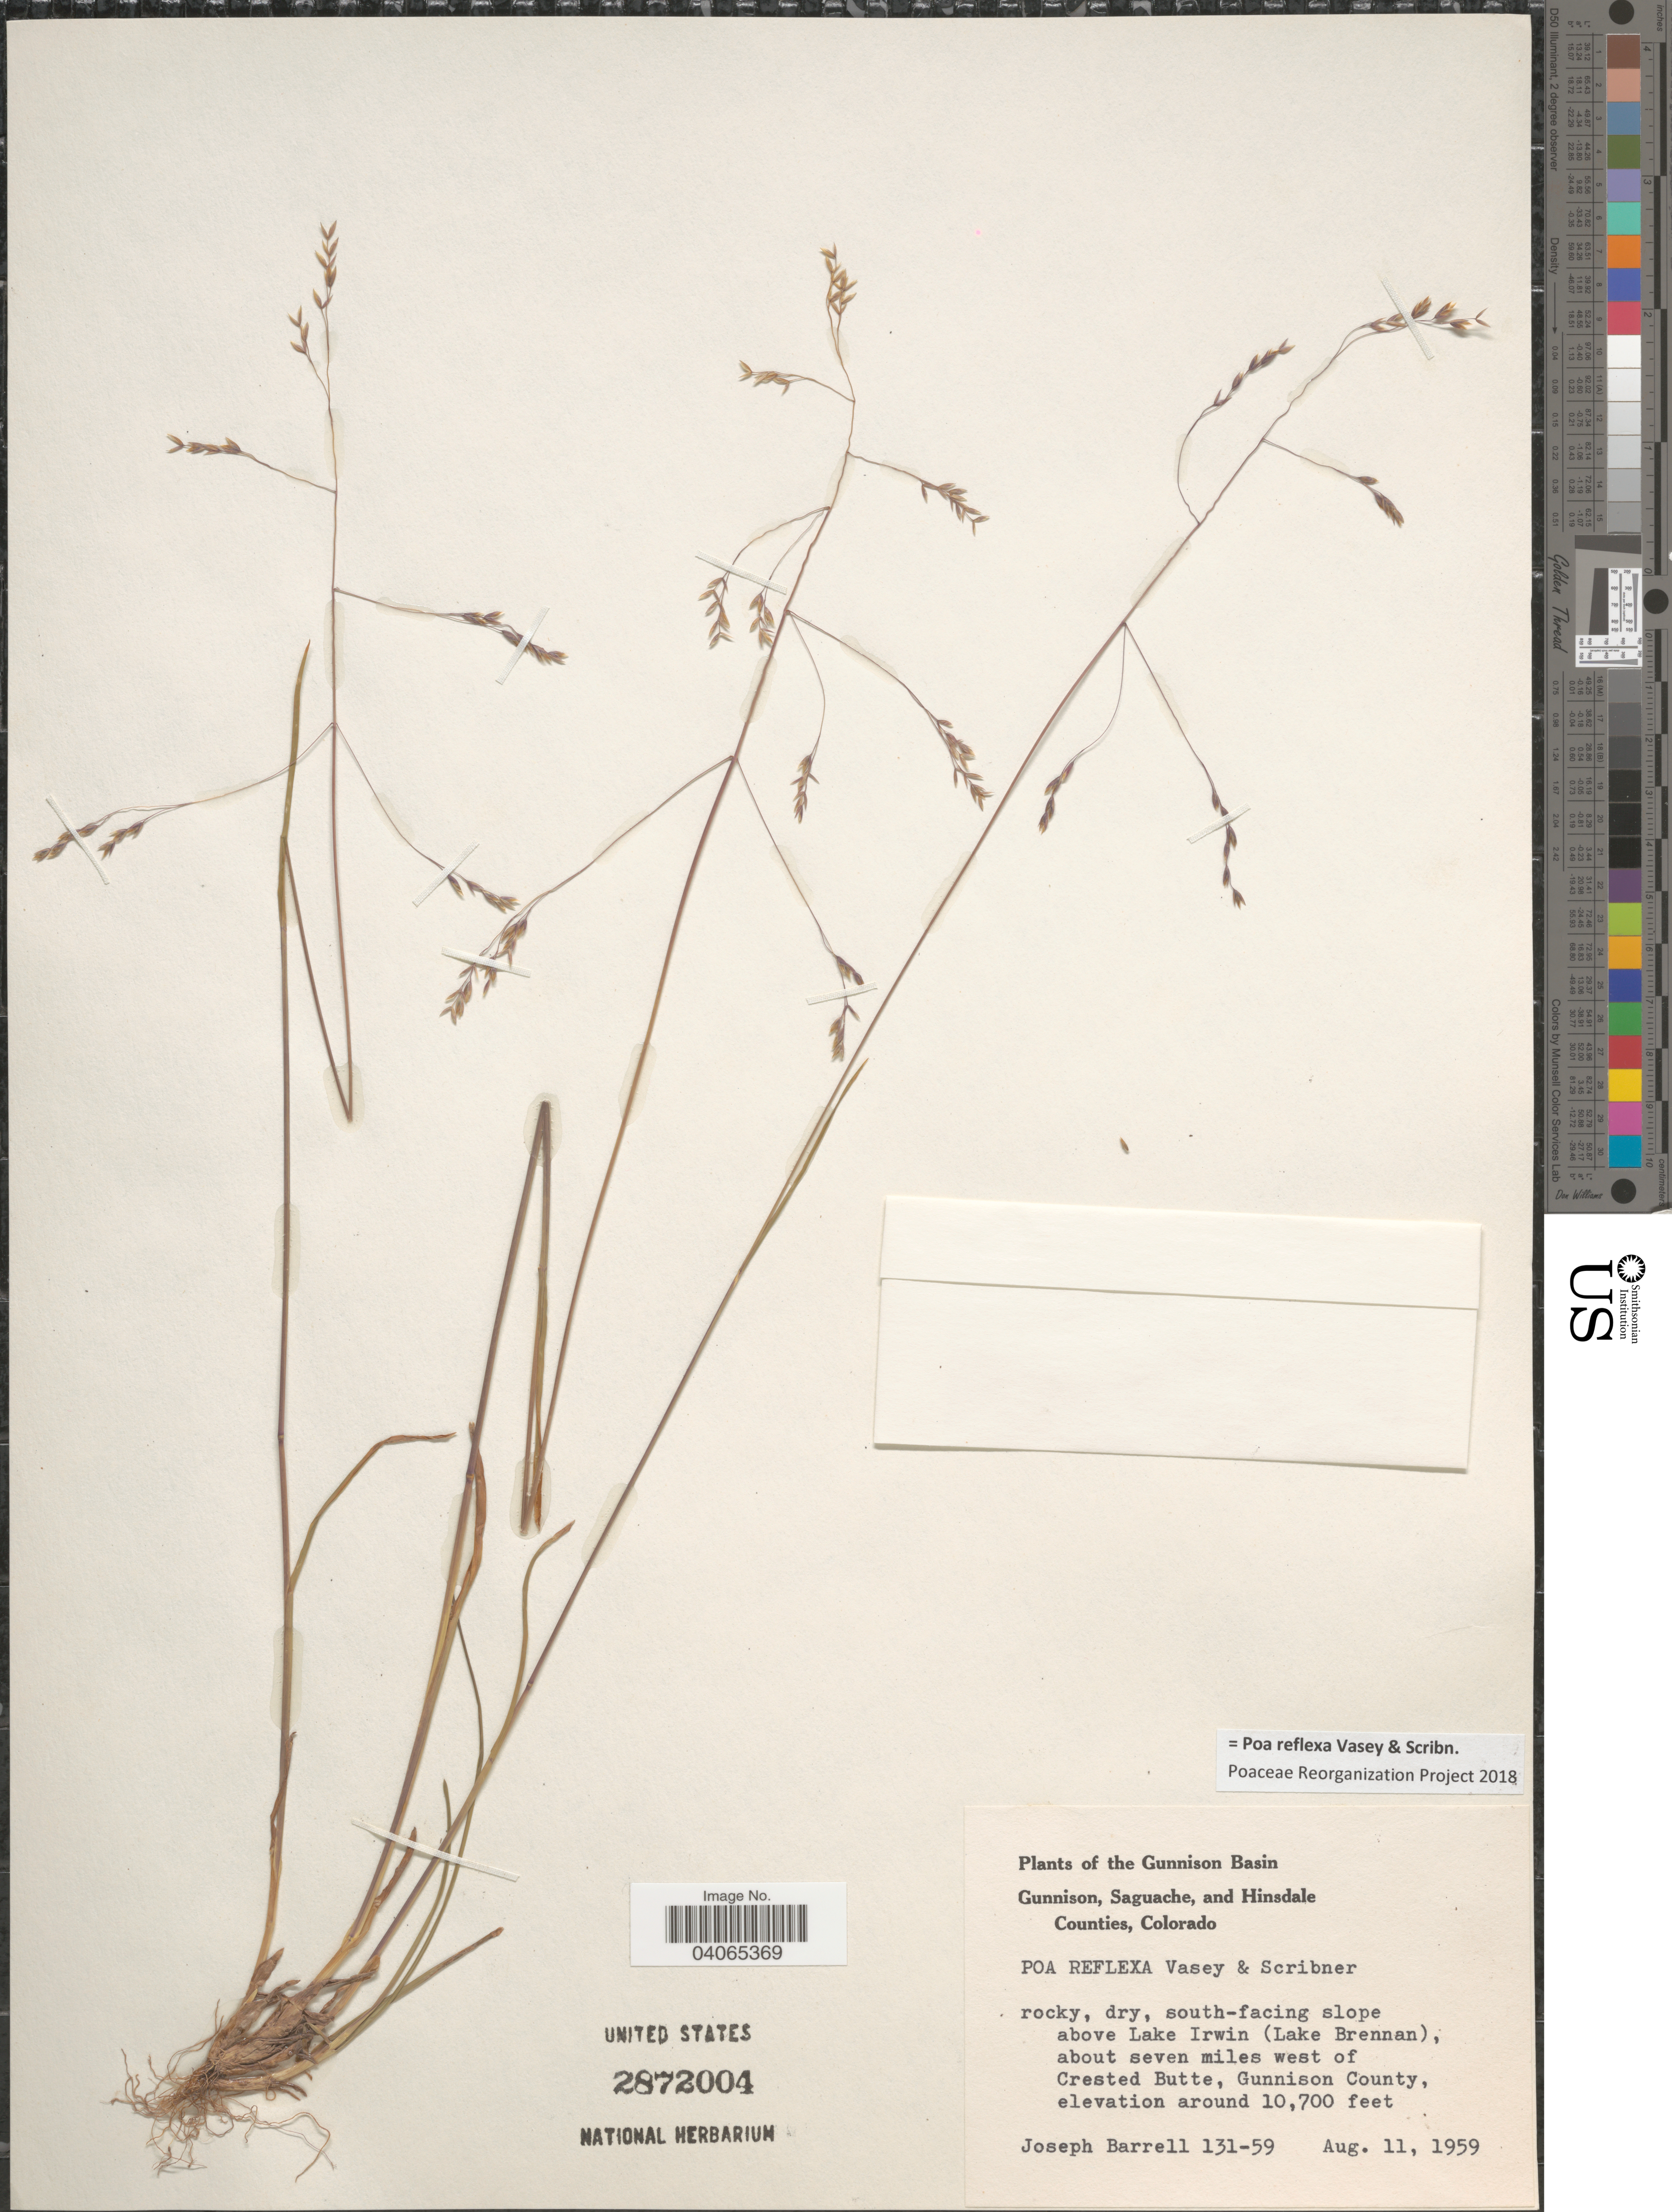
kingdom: Plantae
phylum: Tracheophyta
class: Liliopsida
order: Poales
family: Poaceae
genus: Poa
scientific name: Poa reflexa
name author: Vasey & Scribn.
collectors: J. Barrell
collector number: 131-59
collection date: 1959-08-11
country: United States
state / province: Colorado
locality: Gunnison Basin. Rocky, dry south-facing slope above Lake Irwin (Lake Brennan), about seven miles west of Crested Butte, Gunnison County.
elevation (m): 3261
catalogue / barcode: US 2872004